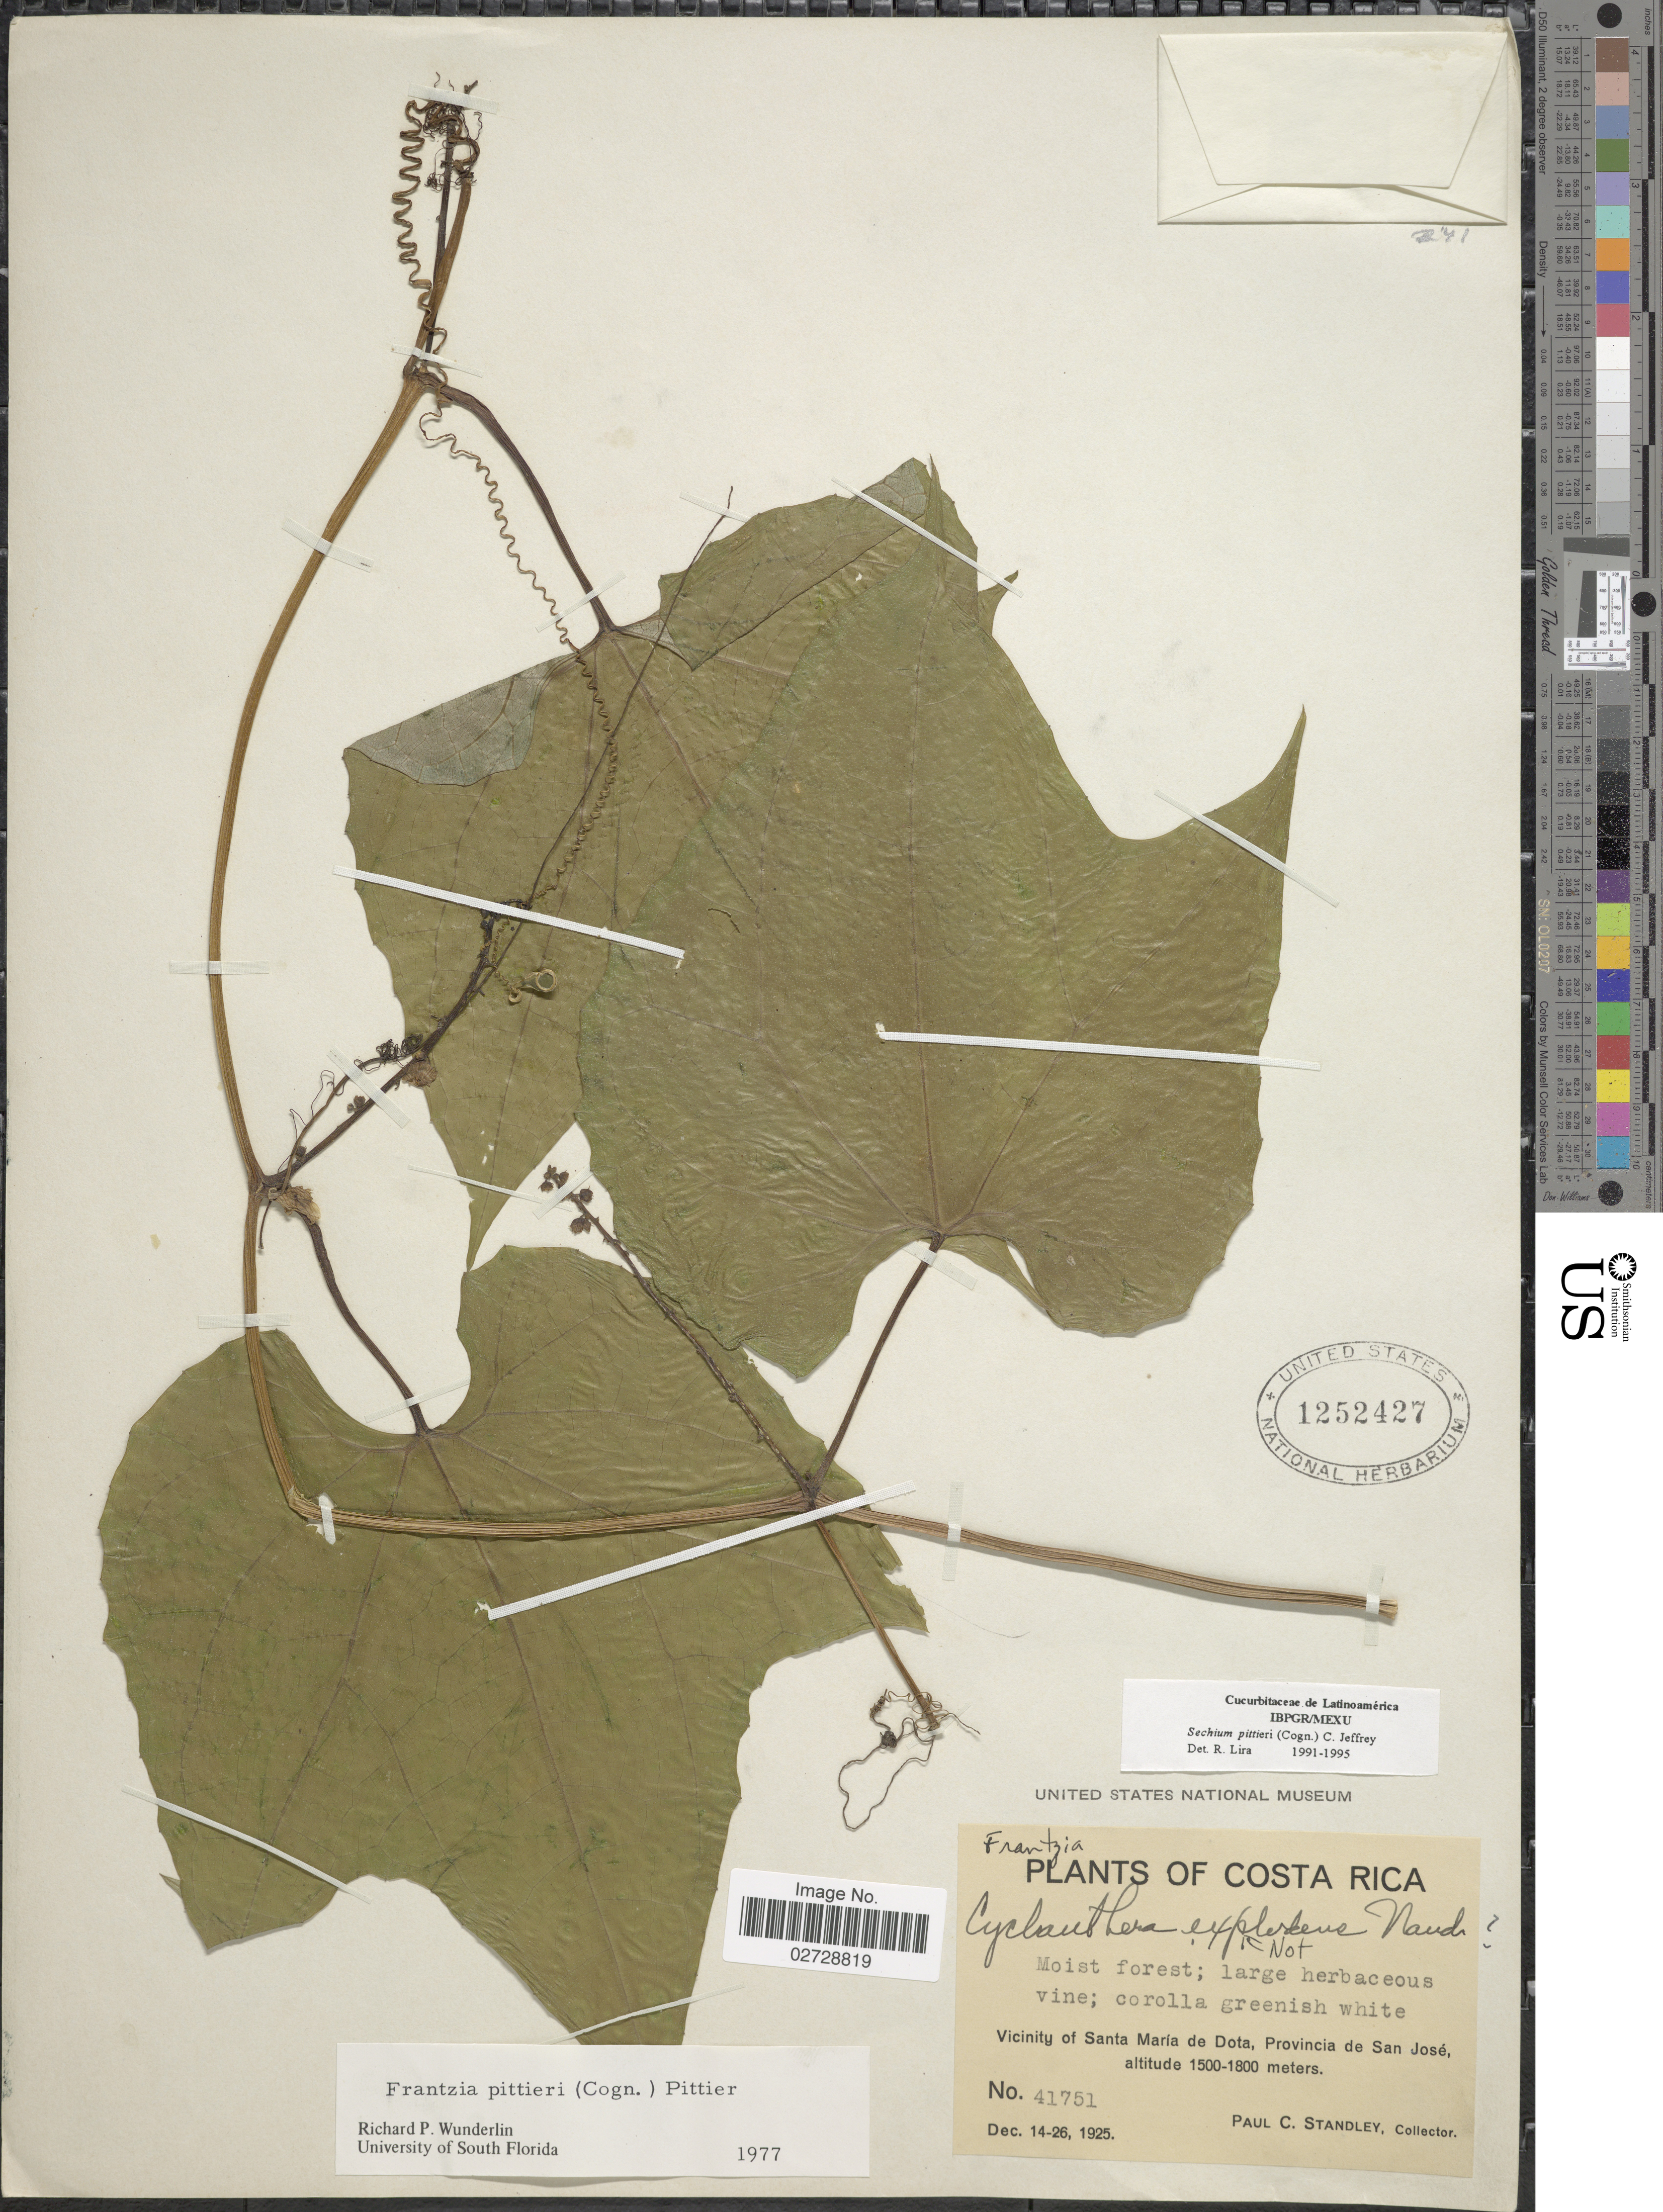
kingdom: Plantae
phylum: Tracheophyta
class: Magnoliopsida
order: Cucurbitales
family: Cucurbitaceae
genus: Sechium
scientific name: Sechium pittieri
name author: (Cogn.) C. Jeffrey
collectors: P. C. Standley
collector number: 41751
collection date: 1925-12-14/1925-12-26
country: Costa Rica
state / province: San José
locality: Vicinity of Santa María de Dota.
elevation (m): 1500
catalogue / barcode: US 1252427